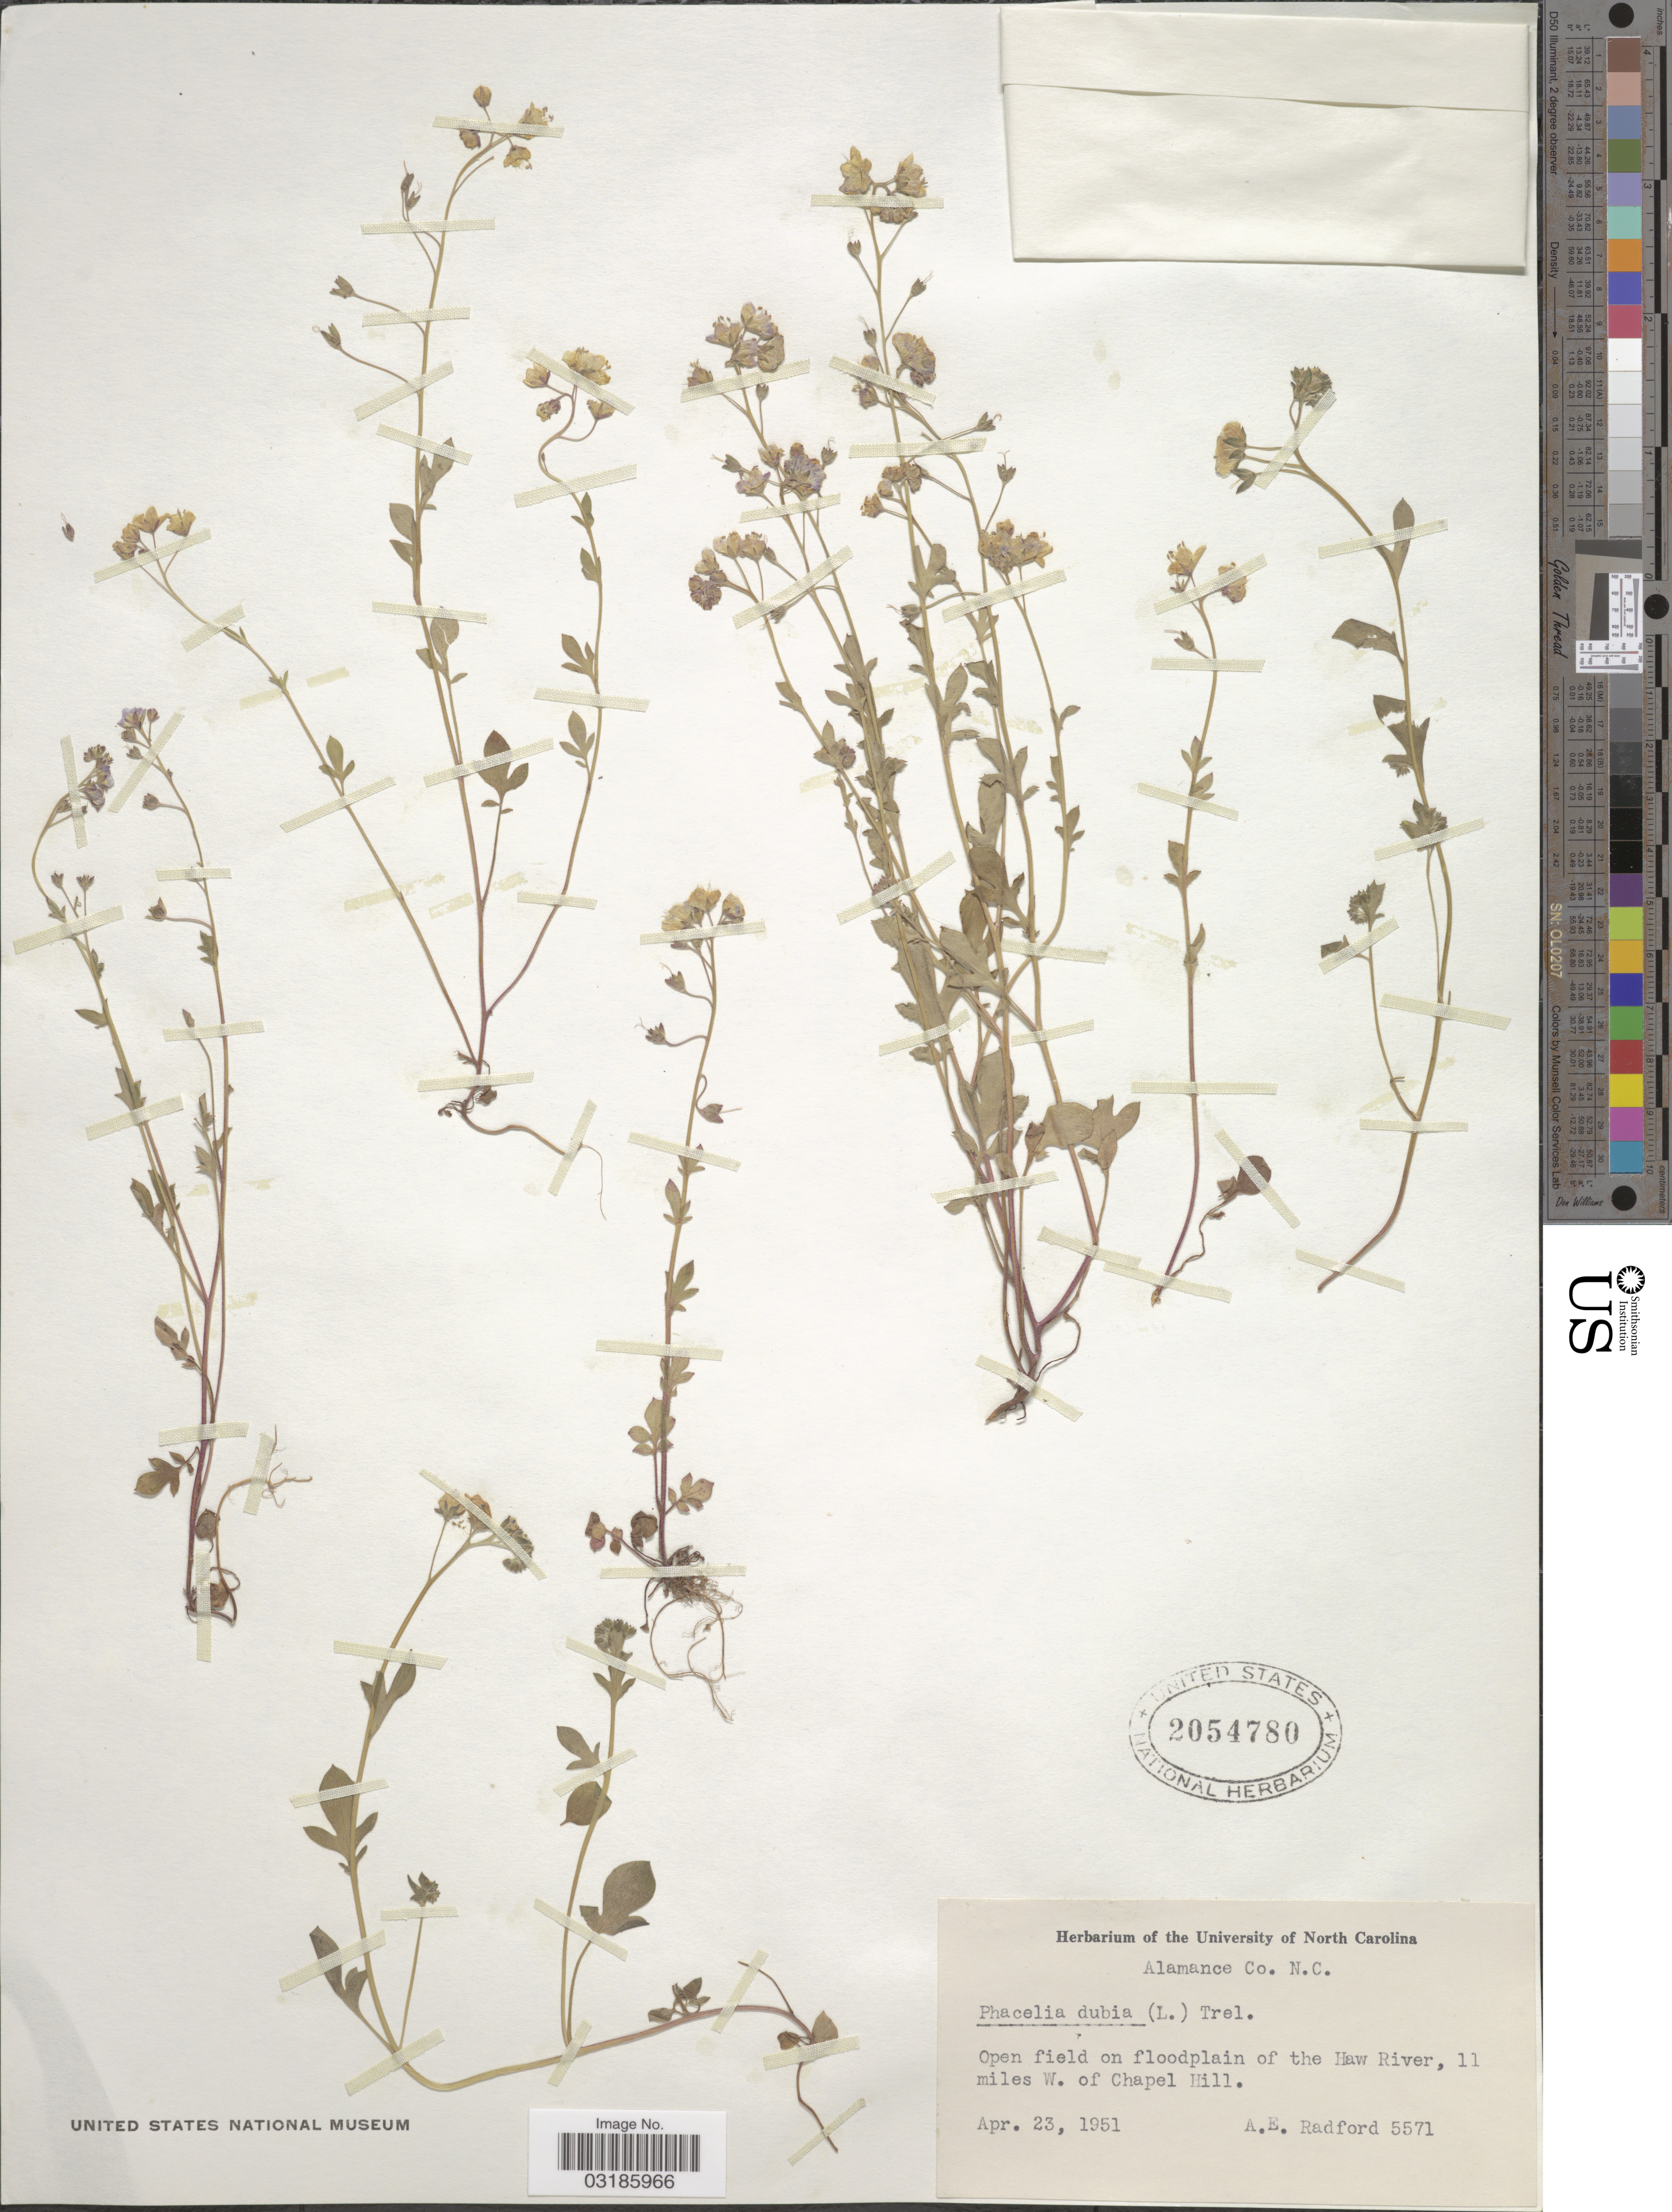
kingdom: Plantae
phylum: Tracheophyta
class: Magnoliopsida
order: Boraginales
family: Hydrophyllaceae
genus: Phacelia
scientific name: Phacelia dubia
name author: (L.) Trel.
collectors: A. E. Radford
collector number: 5571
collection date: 1951-04-23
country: United States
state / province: North Carolina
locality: Alamance Co. N.C. Open field on floodplain of the Haw River, 11 miles W. of Chapel Hill.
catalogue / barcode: US 2054780